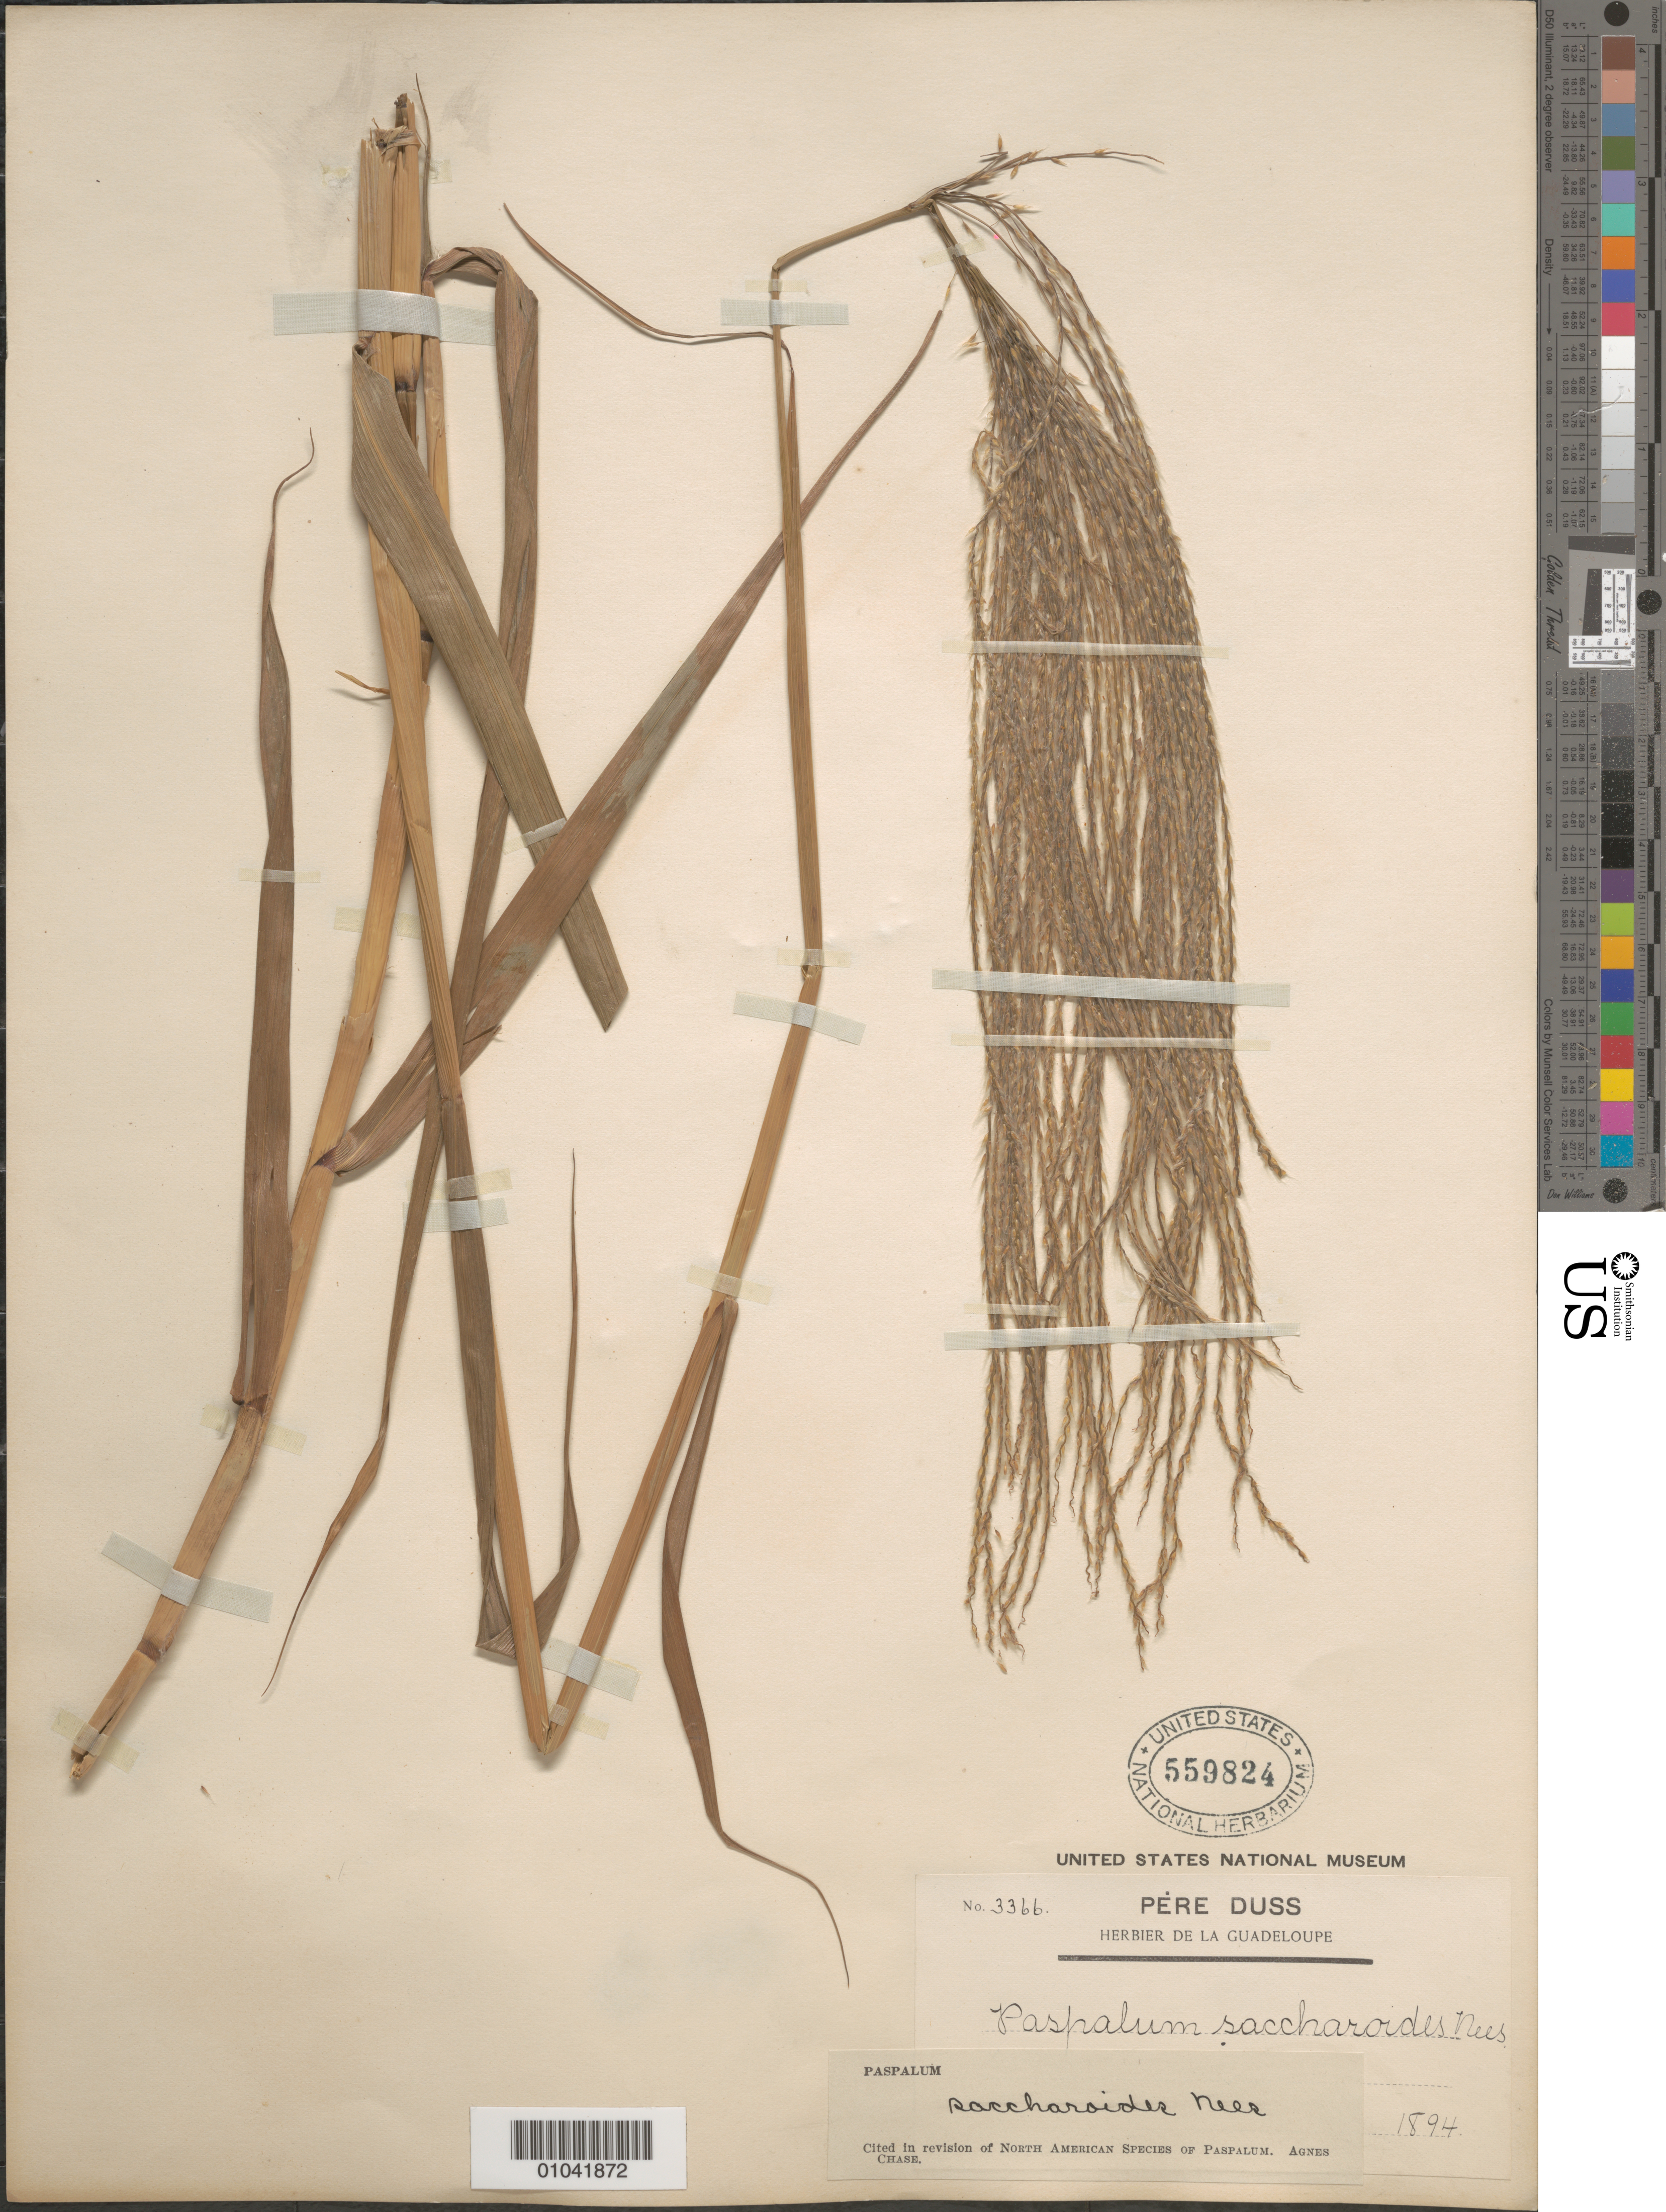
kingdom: Plantae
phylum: Tracheophyta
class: Liliopsida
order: Poales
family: Poaceae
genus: Paspalum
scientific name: Paspalum saccharoides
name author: Nees ex Trin.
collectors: Père Duss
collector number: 3366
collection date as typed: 1894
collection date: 1894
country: Guadeloupe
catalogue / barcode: US 559824